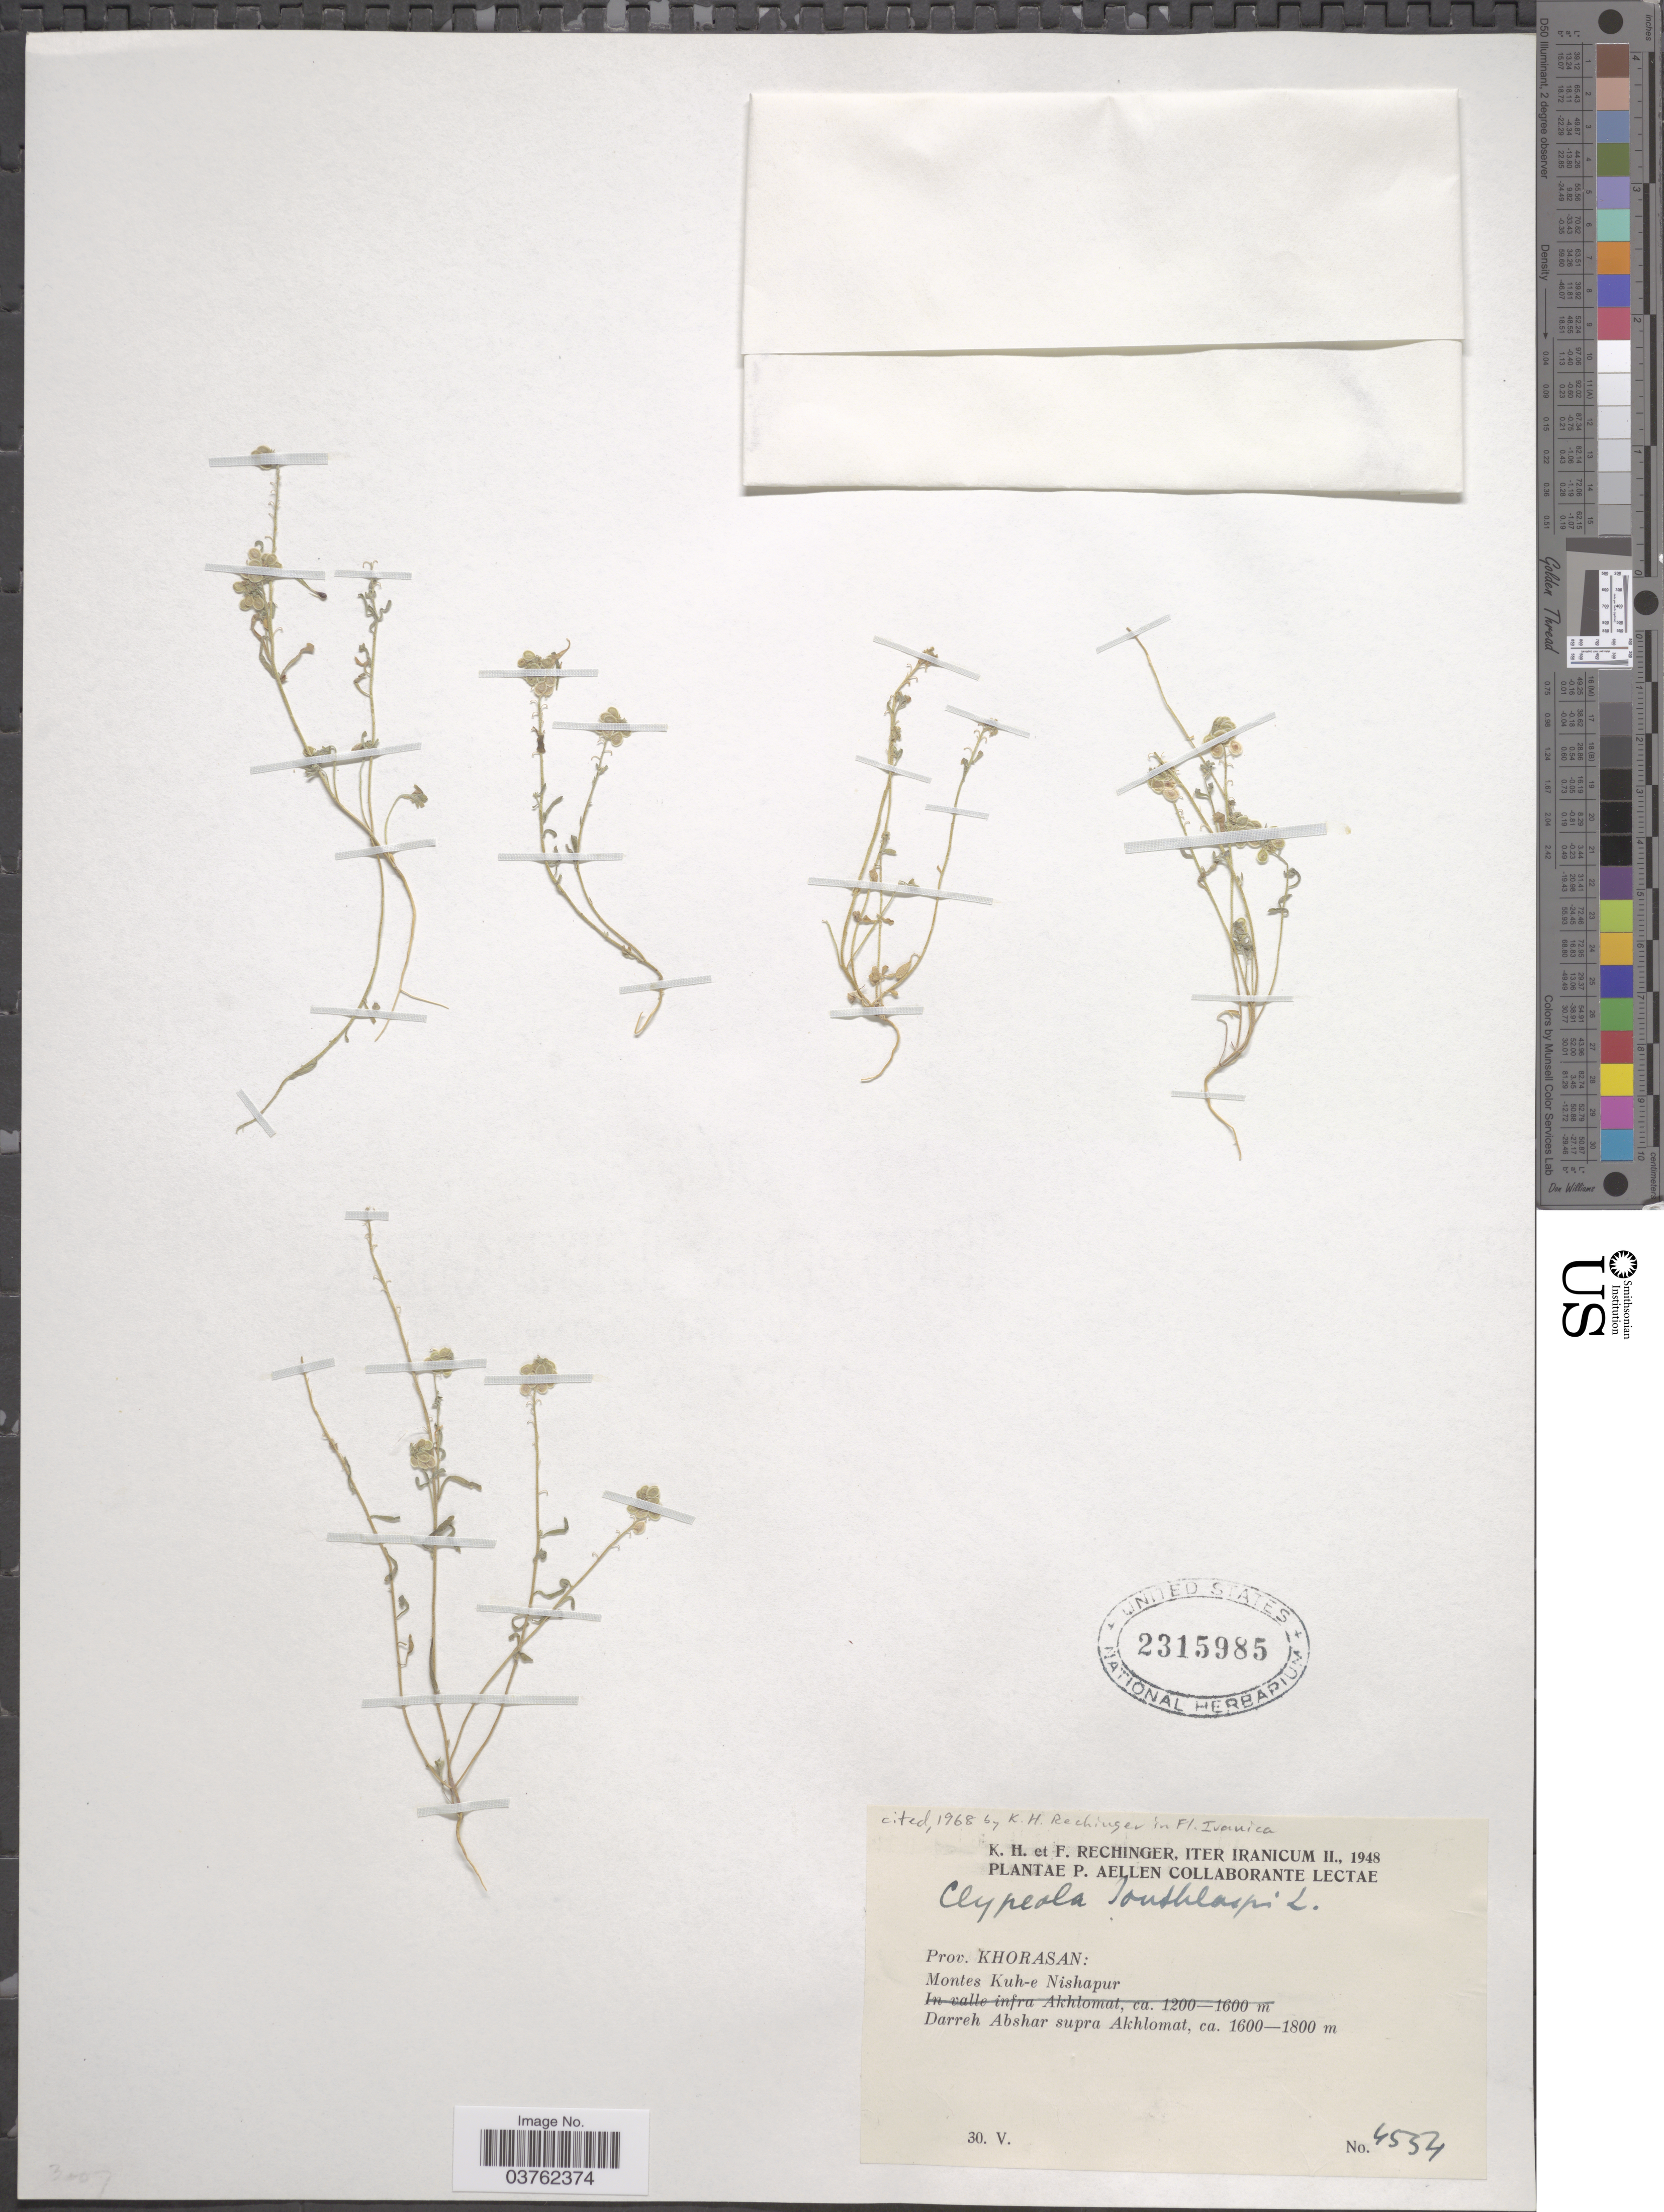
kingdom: Plantae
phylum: Tracheophyta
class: Magnoliopsida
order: Brassicales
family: Brassicaceae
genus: Clypeola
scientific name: Clypeola jonthlaspi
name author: L.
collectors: K. H. Rechinger & F. Rechinger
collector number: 4554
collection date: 1948-05-30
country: Iran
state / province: Khorasan [obsolete]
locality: Iter Iranicum II. Montes Kuh-e Nishapur. Darreh Abshar supra Akhlomat.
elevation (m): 1600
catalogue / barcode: US 2315985